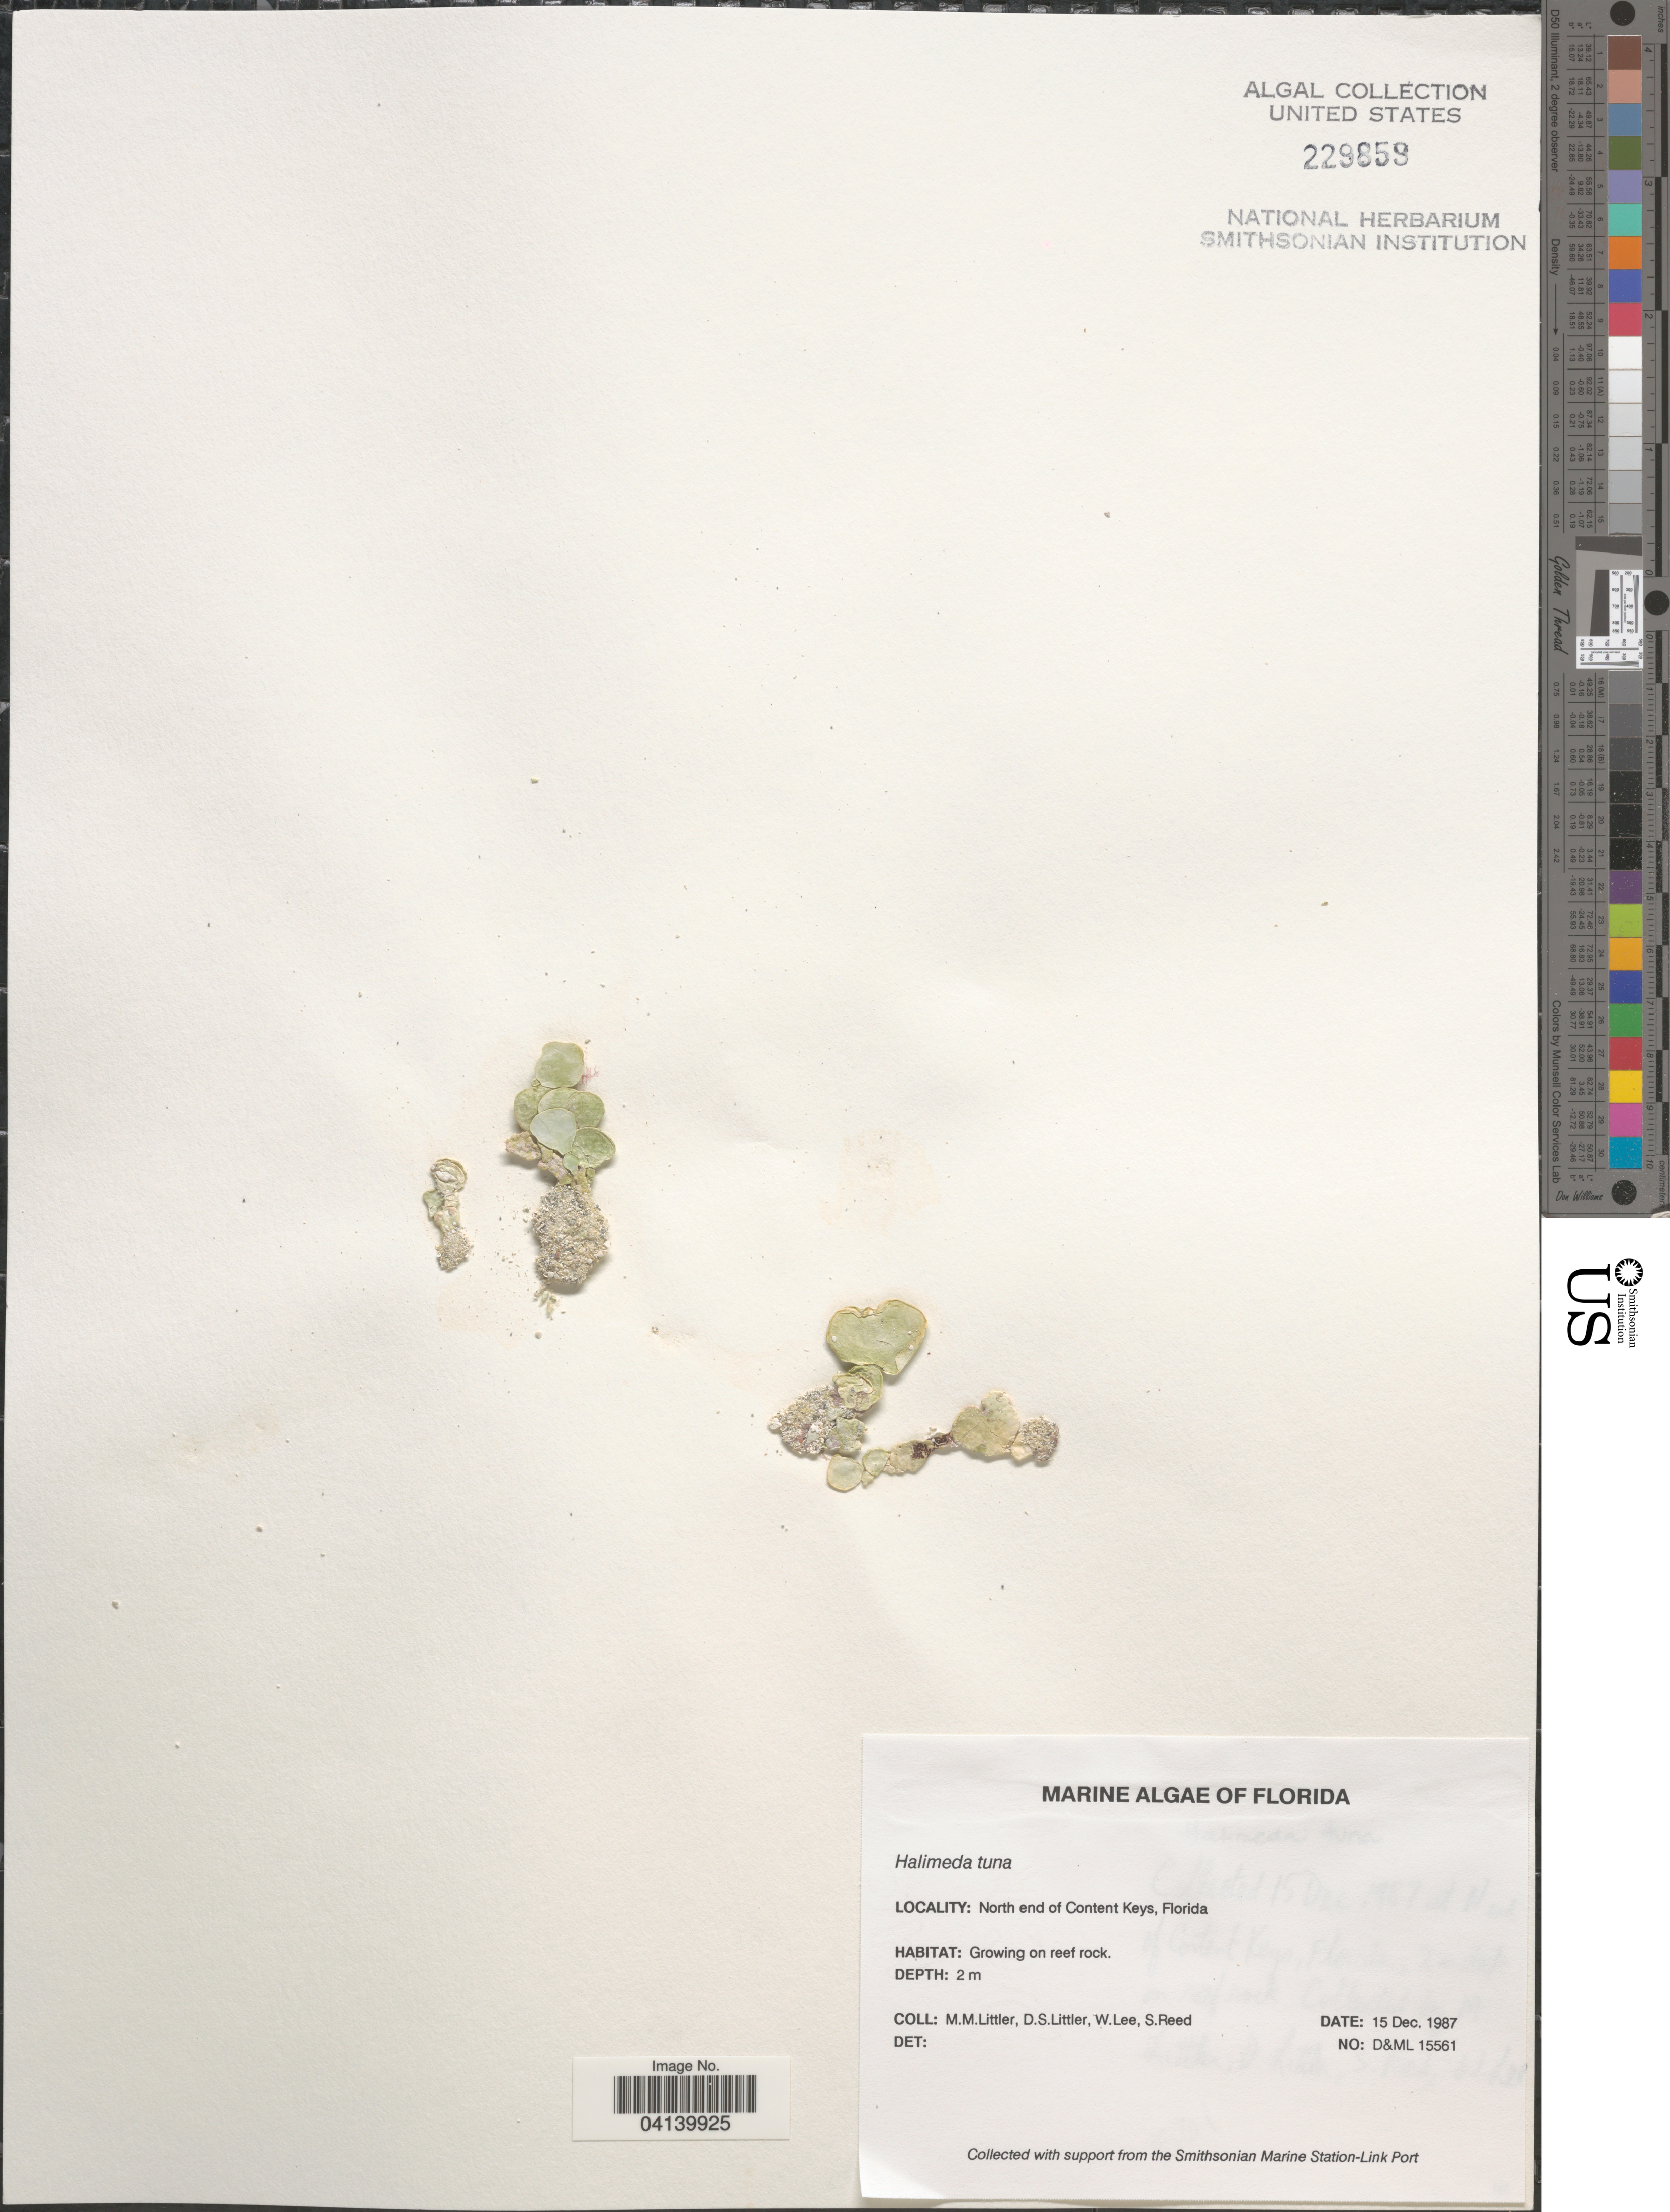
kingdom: Plantae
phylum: Chlorophyta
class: Ulvophyceae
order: Bryopsidales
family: Halimedaceae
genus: Halimeda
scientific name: Halimeda tuna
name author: (J. Ellis & Sol.) J.V.Lamouroux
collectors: D. S. Littler, W. Lee & S. Reed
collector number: D&ML 15561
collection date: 1987-12-15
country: United States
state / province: Florida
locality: North end of Continent Keys.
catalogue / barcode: US 229859